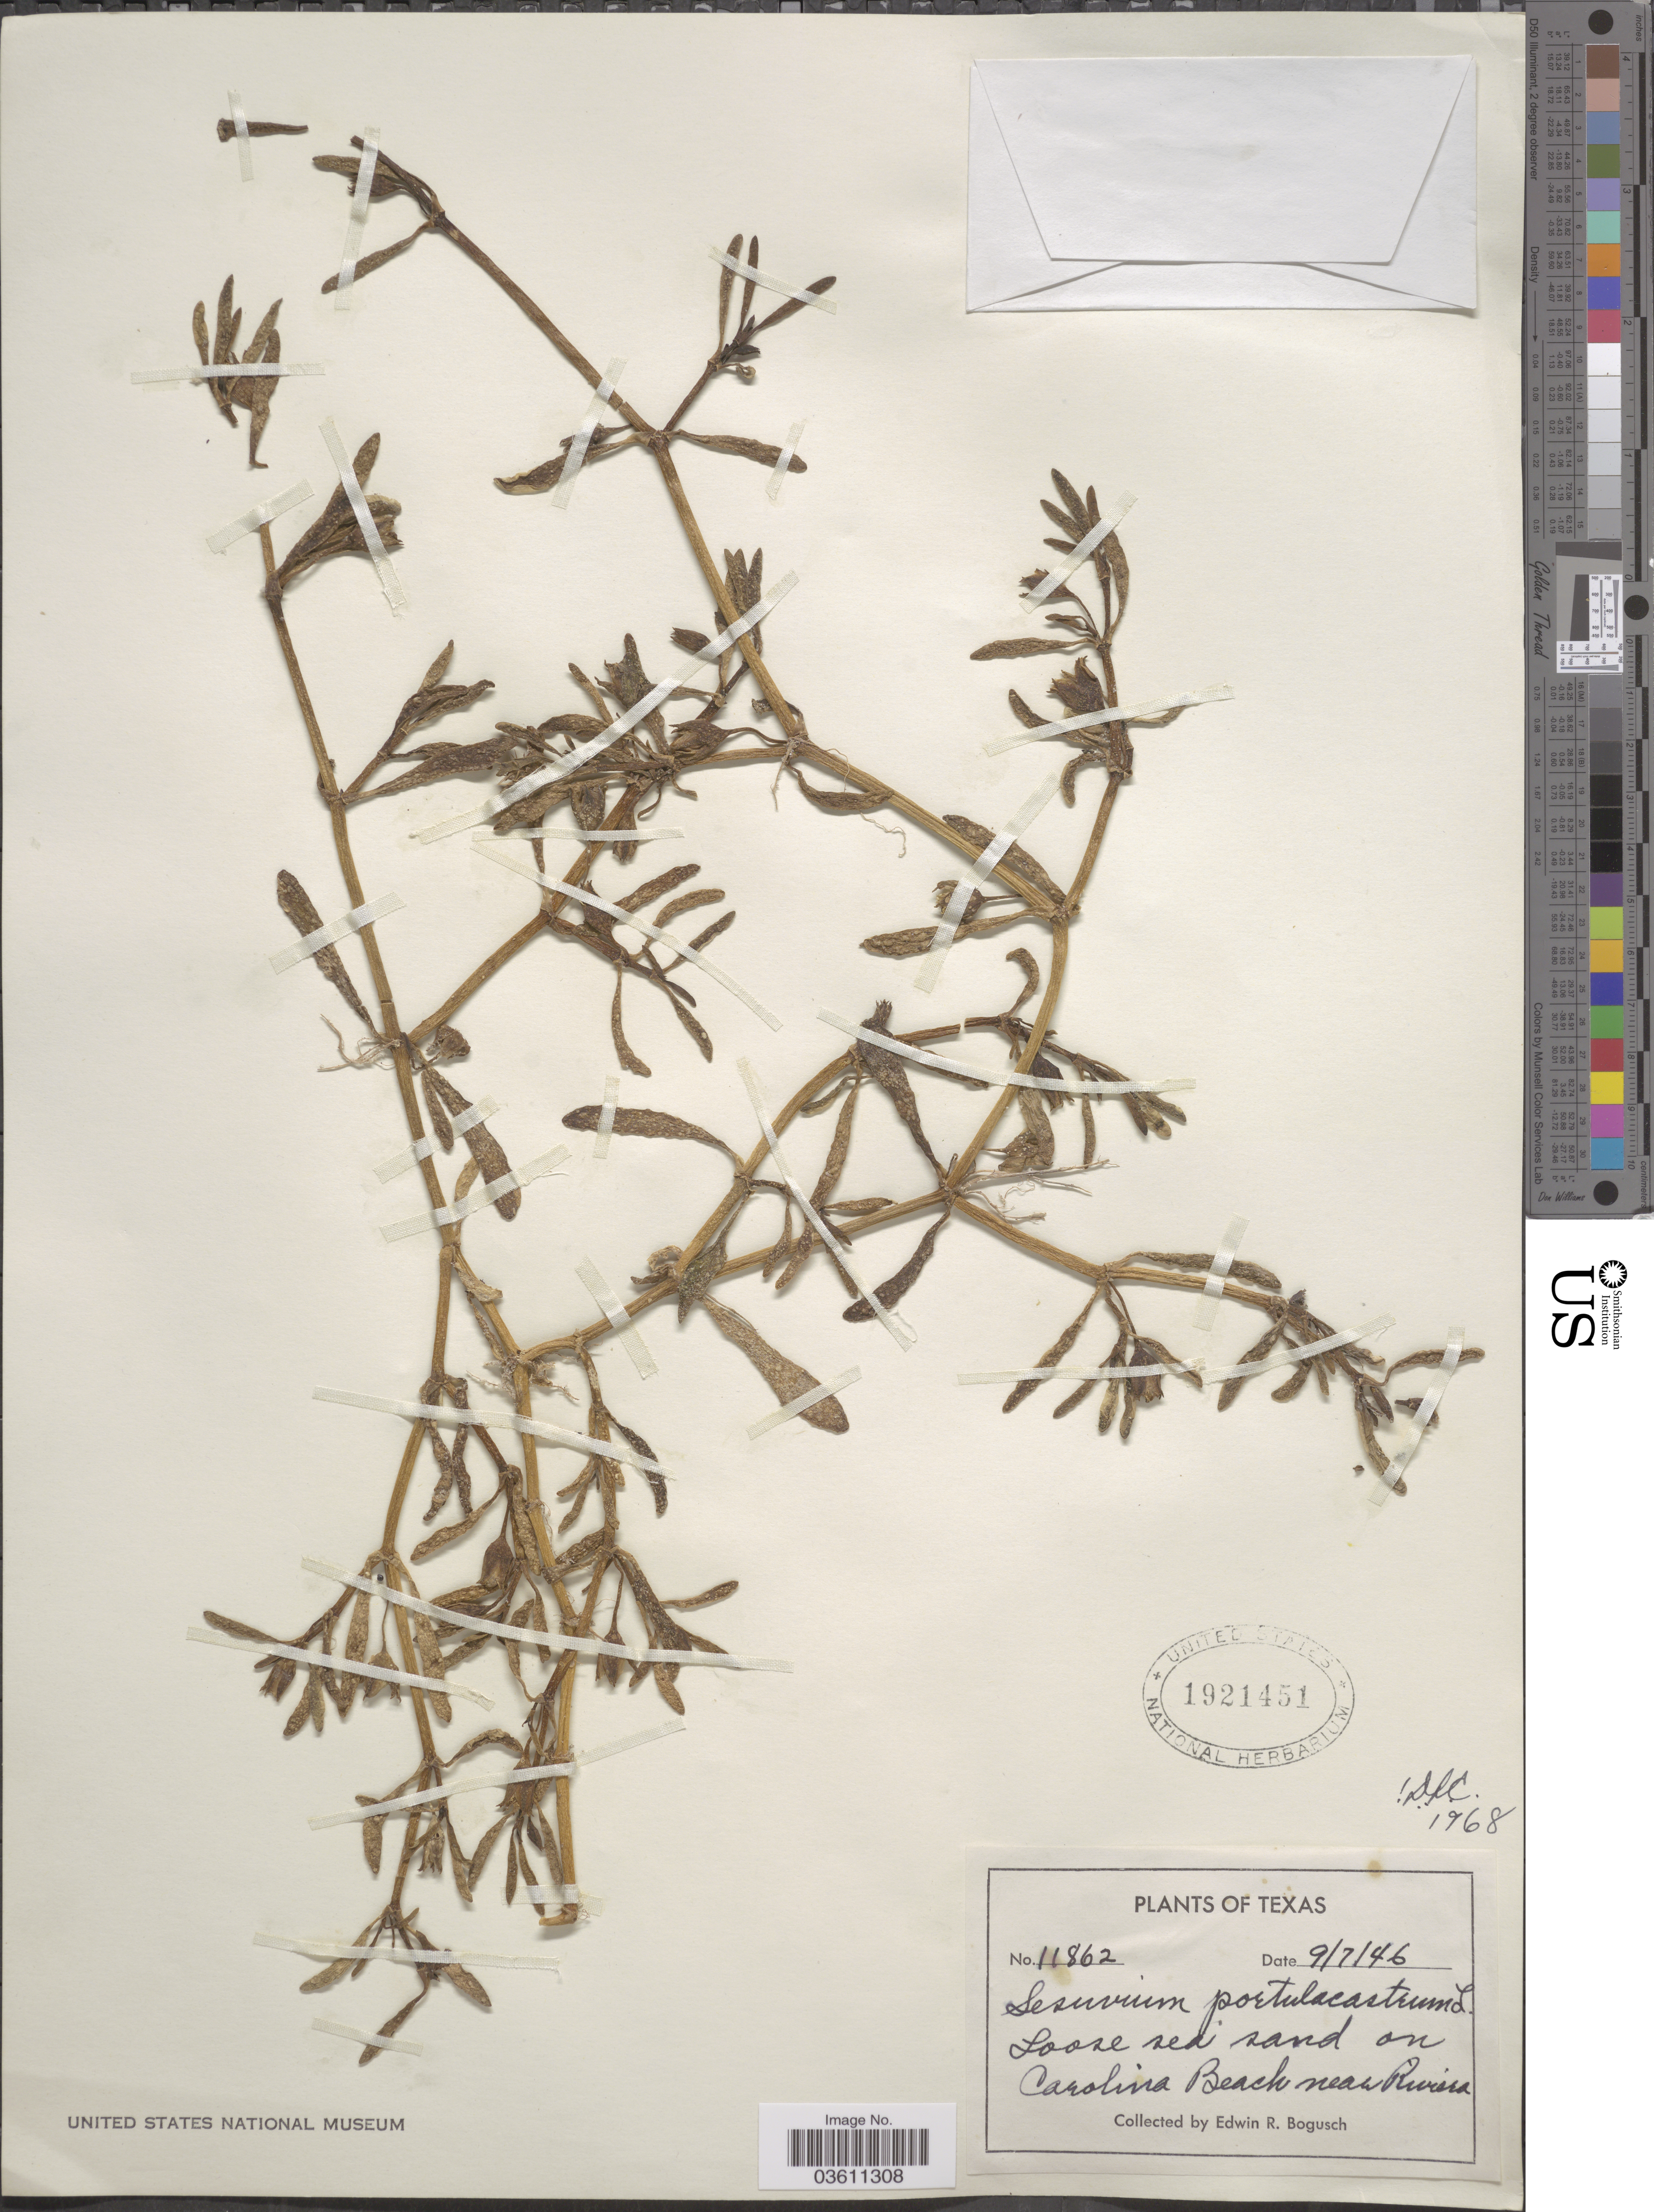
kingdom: Plantae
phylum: Tracheophyta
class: Magnoliopsida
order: Caryophyllales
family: Aizoaceae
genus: Sesuvium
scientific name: Sesuvium portulacastrum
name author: (L.) L.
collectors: E. Bogusch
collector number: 11862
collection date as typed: Transcribed d/m/y: 7/9/46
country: United States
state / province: Texas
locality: On Carolina Beach near Riviera.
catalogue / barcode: US 1921451